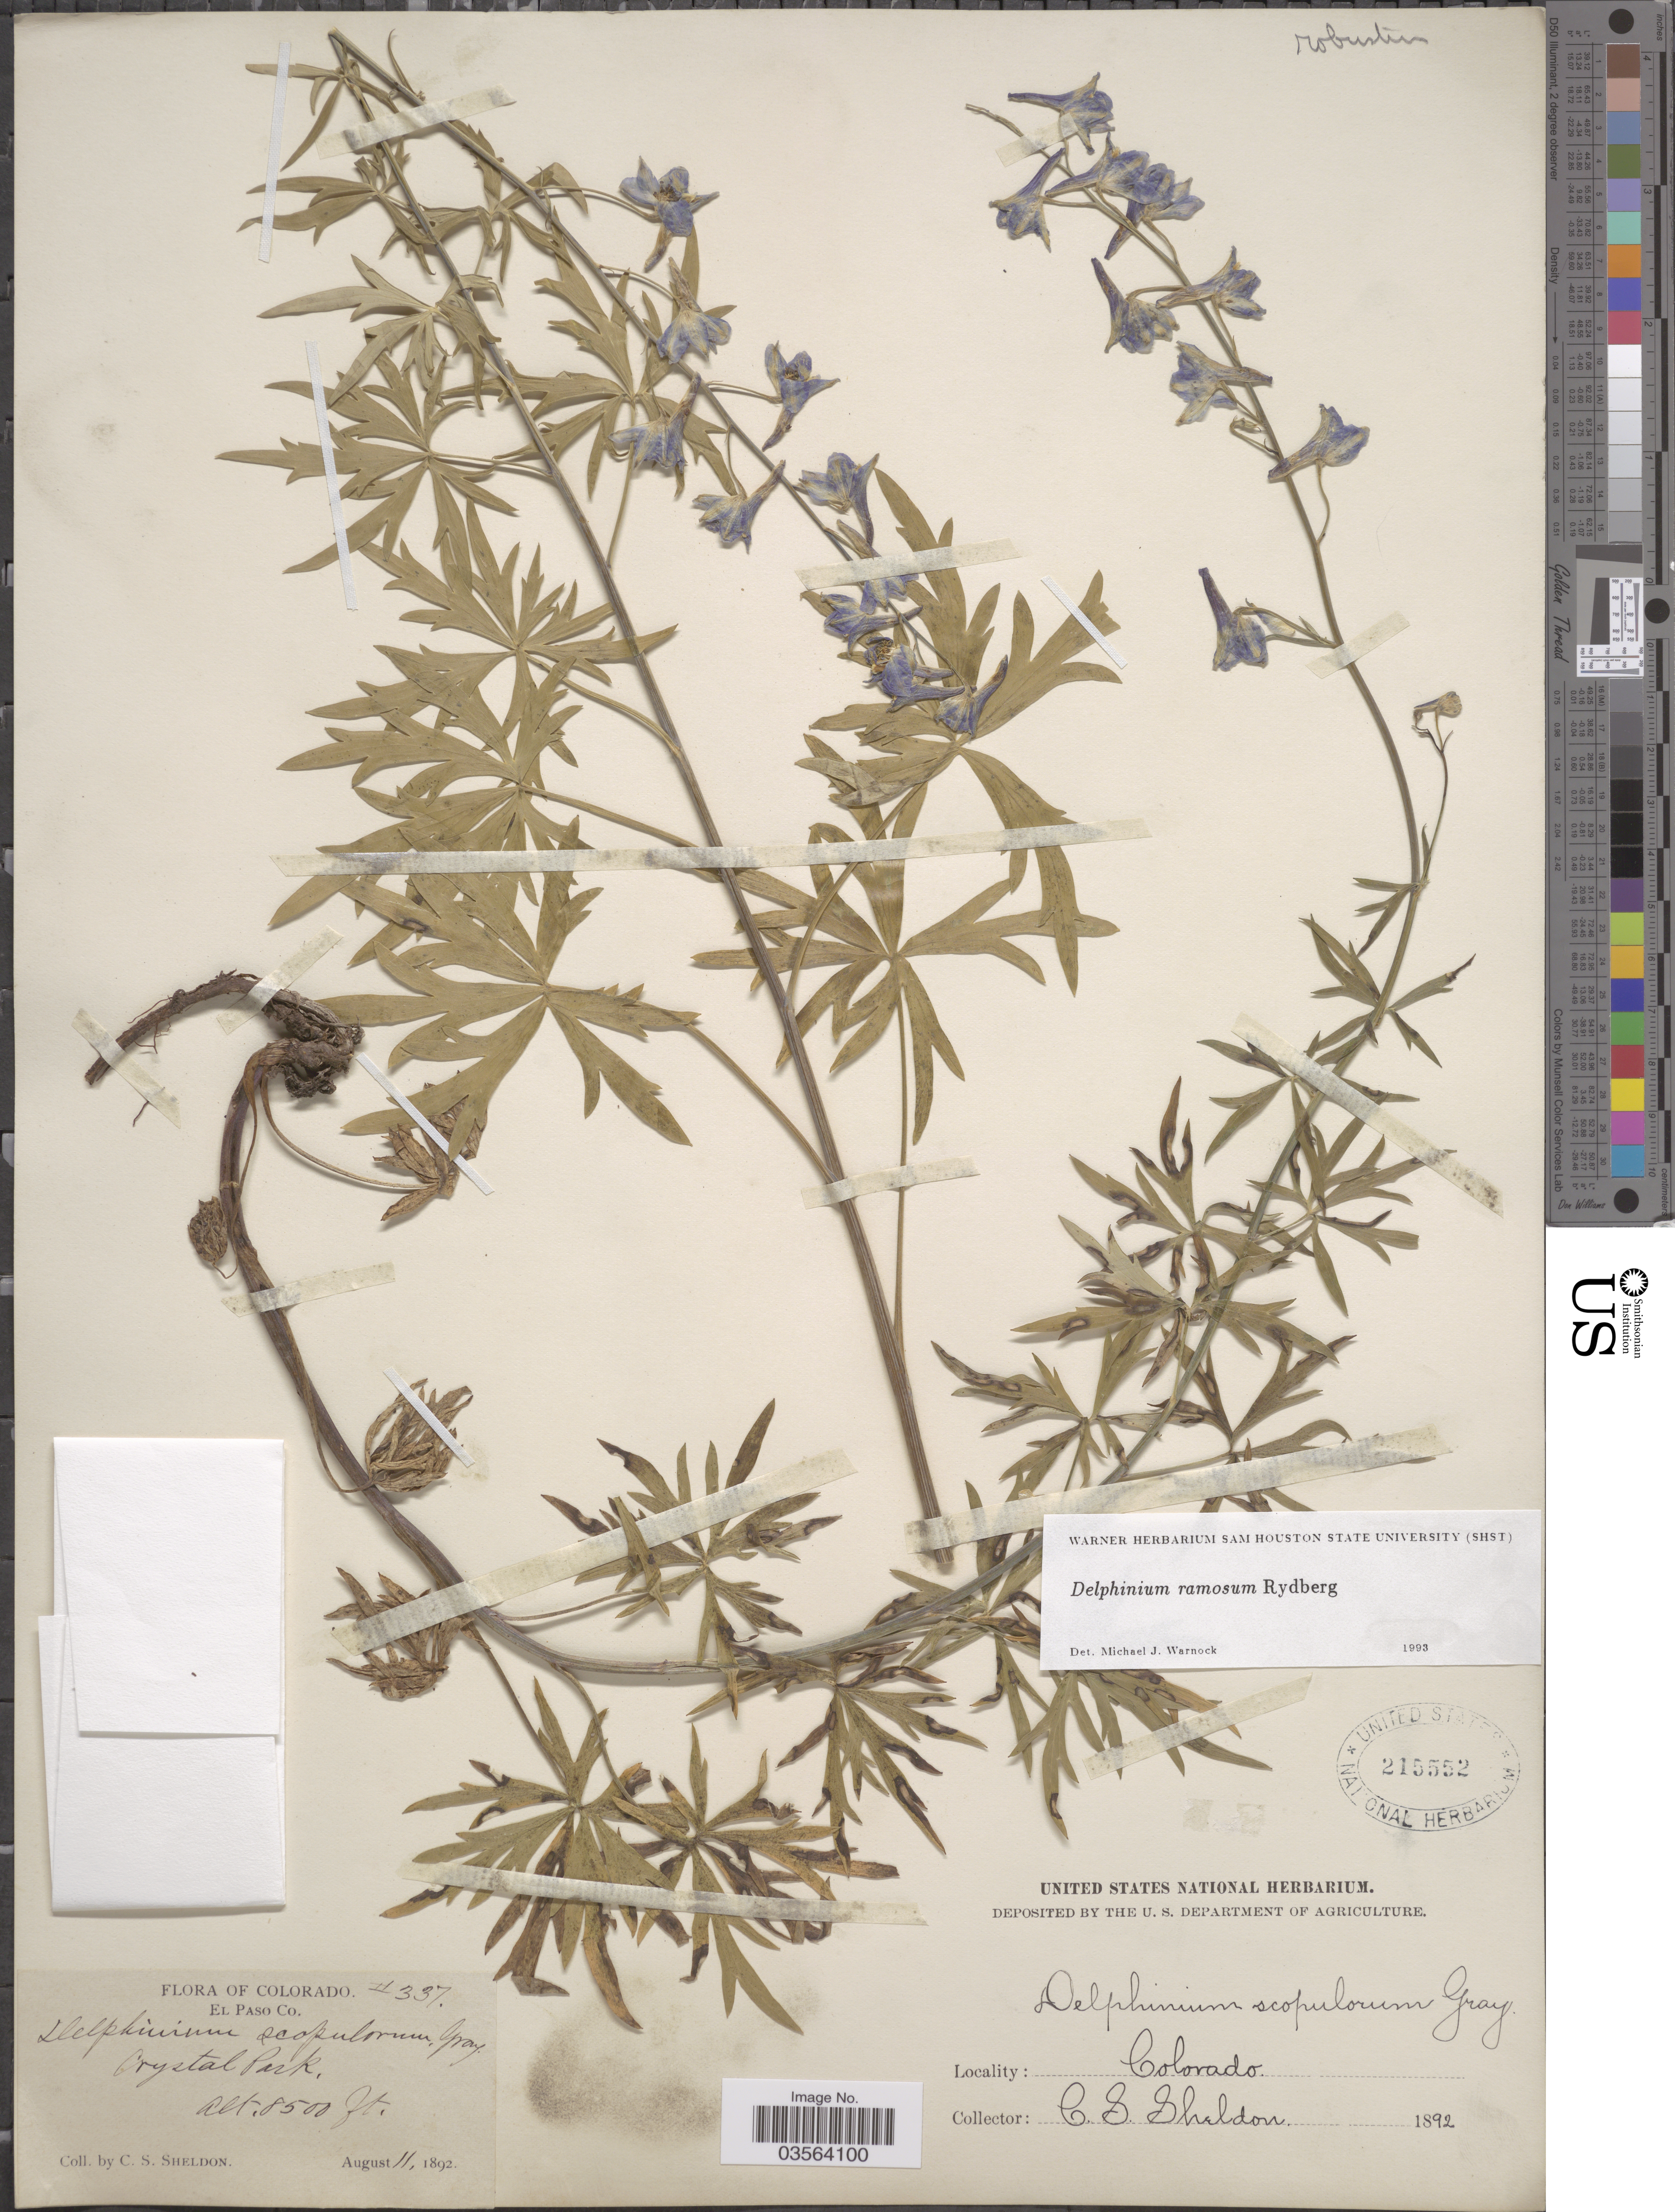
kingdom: Plantae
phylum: Tracheophyta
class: Magnoliopsida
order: Ranunculales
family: Ranunculaceae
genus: Delphinium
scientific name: Delphinium ramosum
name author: Rydb.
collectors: C. S. Sheldon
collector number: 337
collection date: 1892-08-11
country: United States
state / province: Colorado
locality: El Paso Co. Crystal Park.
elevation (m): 2591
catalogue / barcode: US 215552